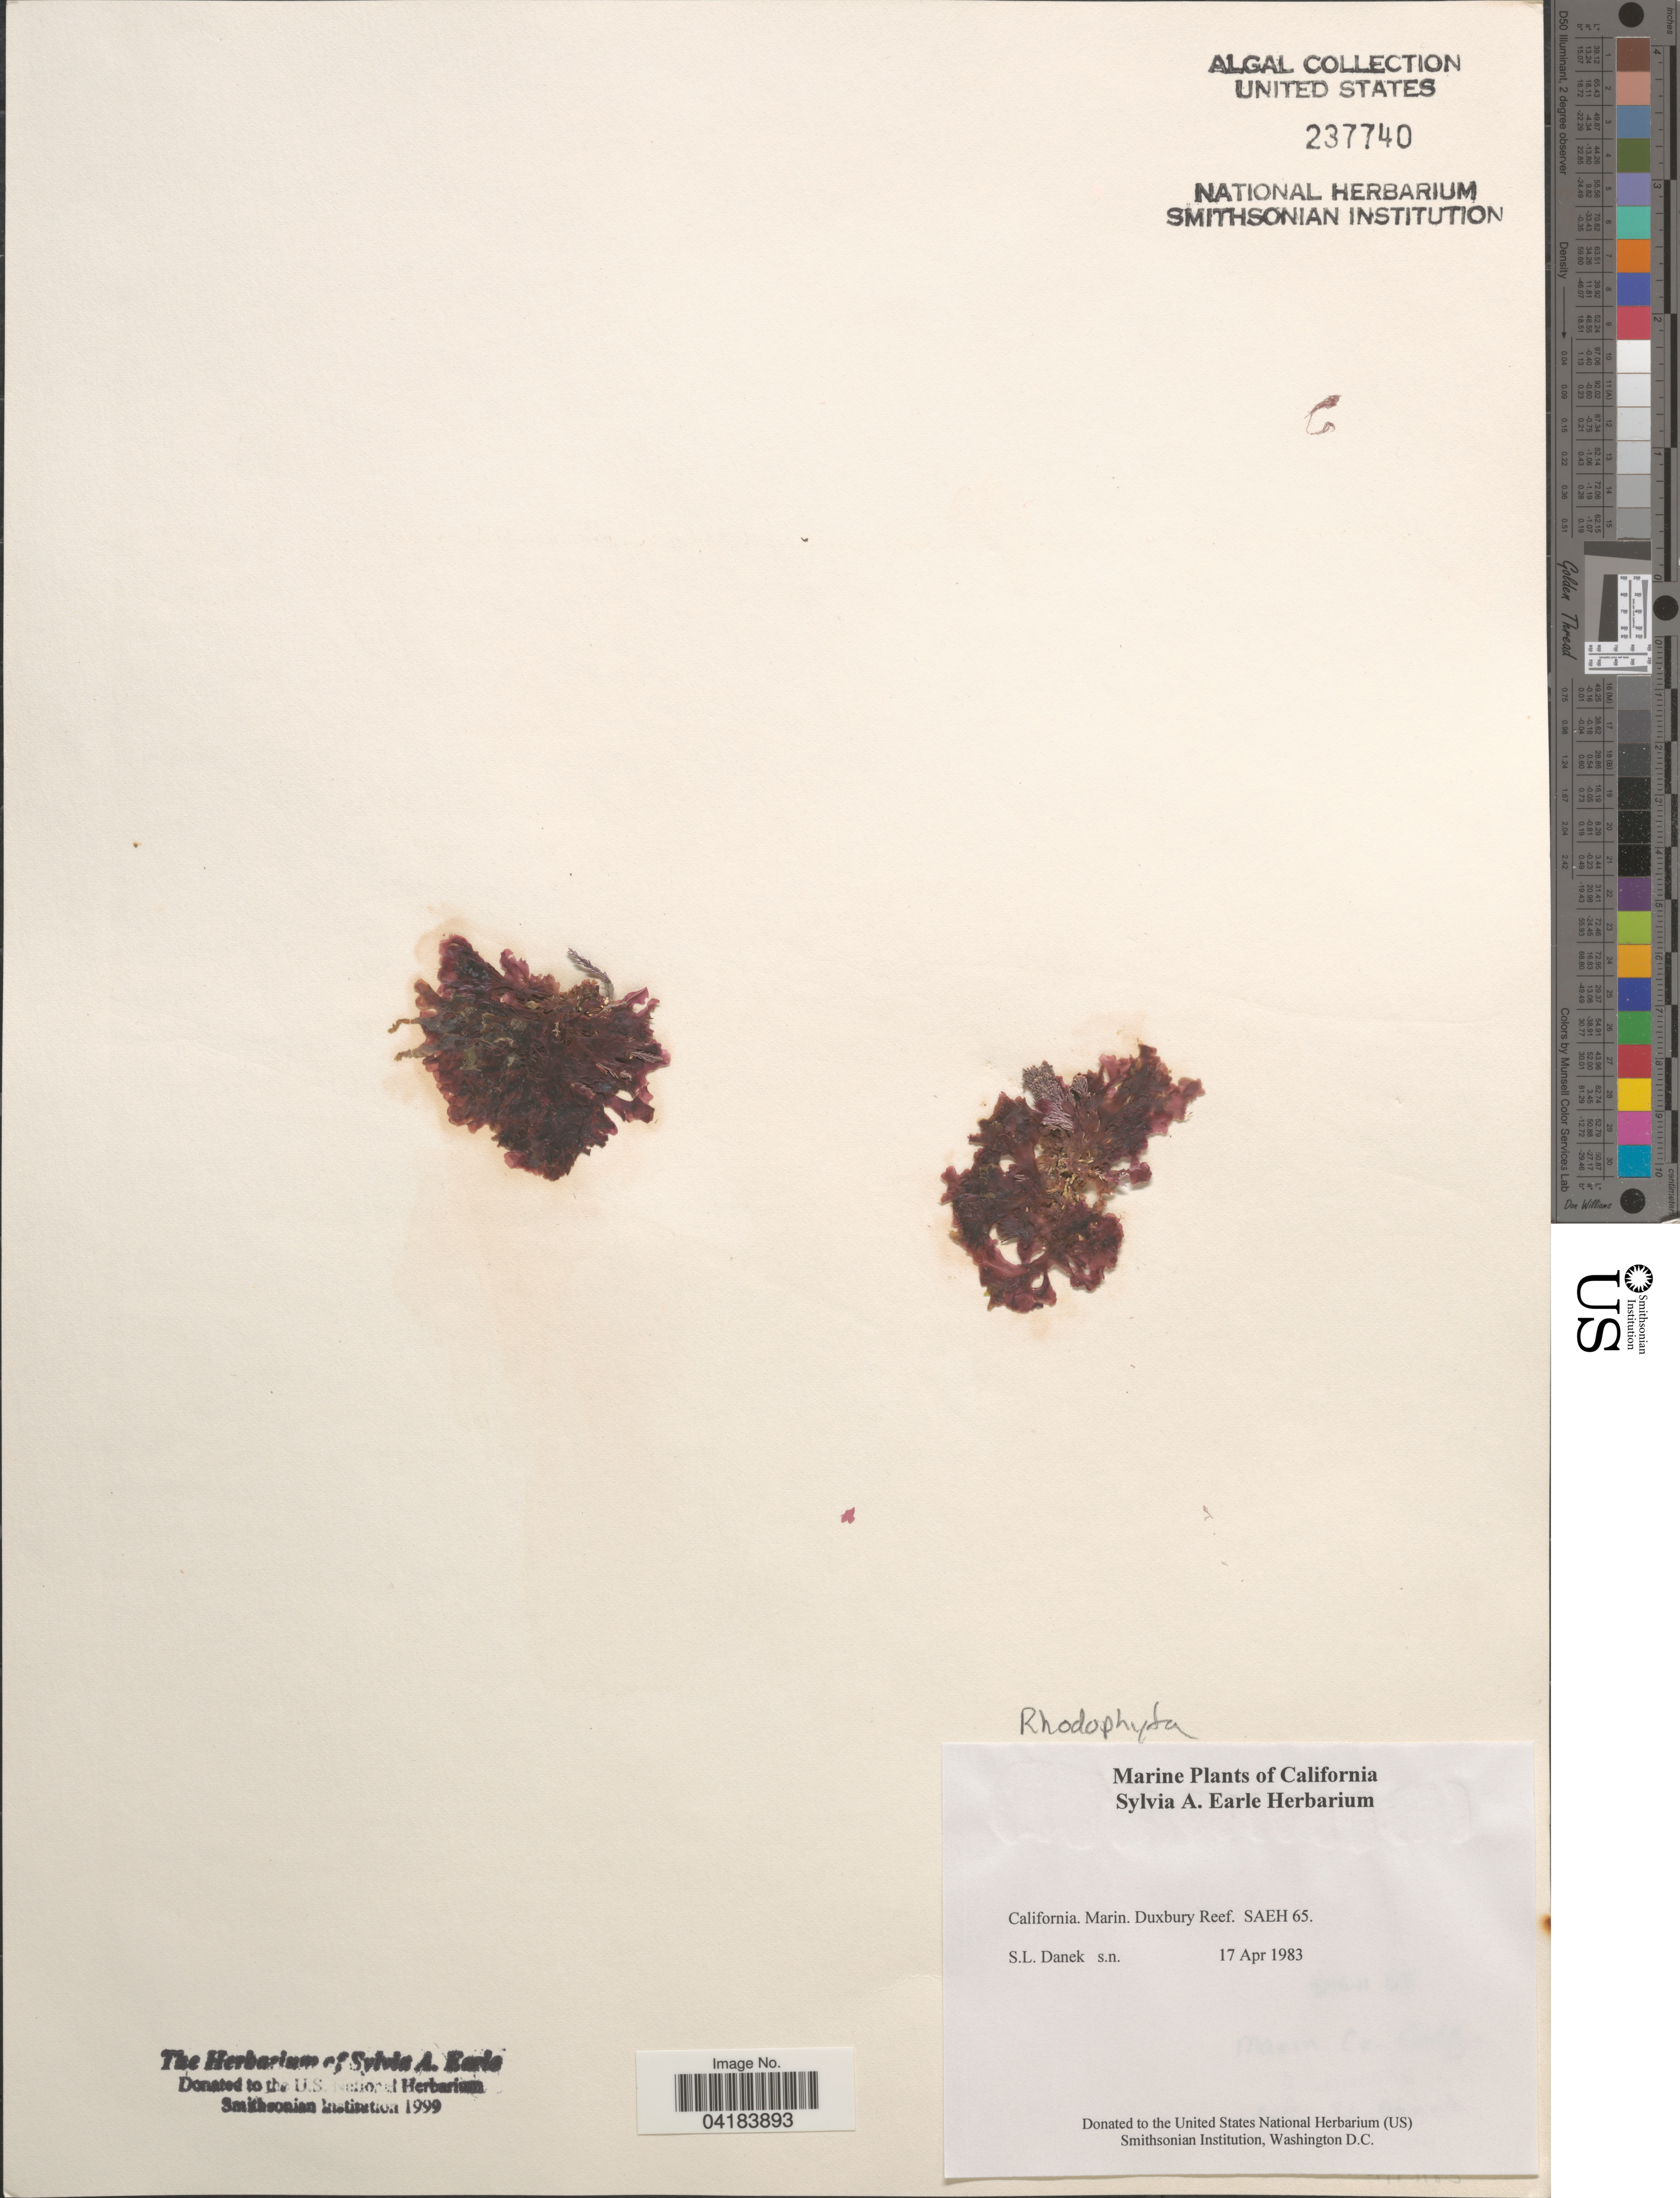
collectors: S. Danek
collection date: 1983-04-17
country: United States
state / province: California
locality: Marin. Duxbury Reef.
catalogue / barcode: US 237740